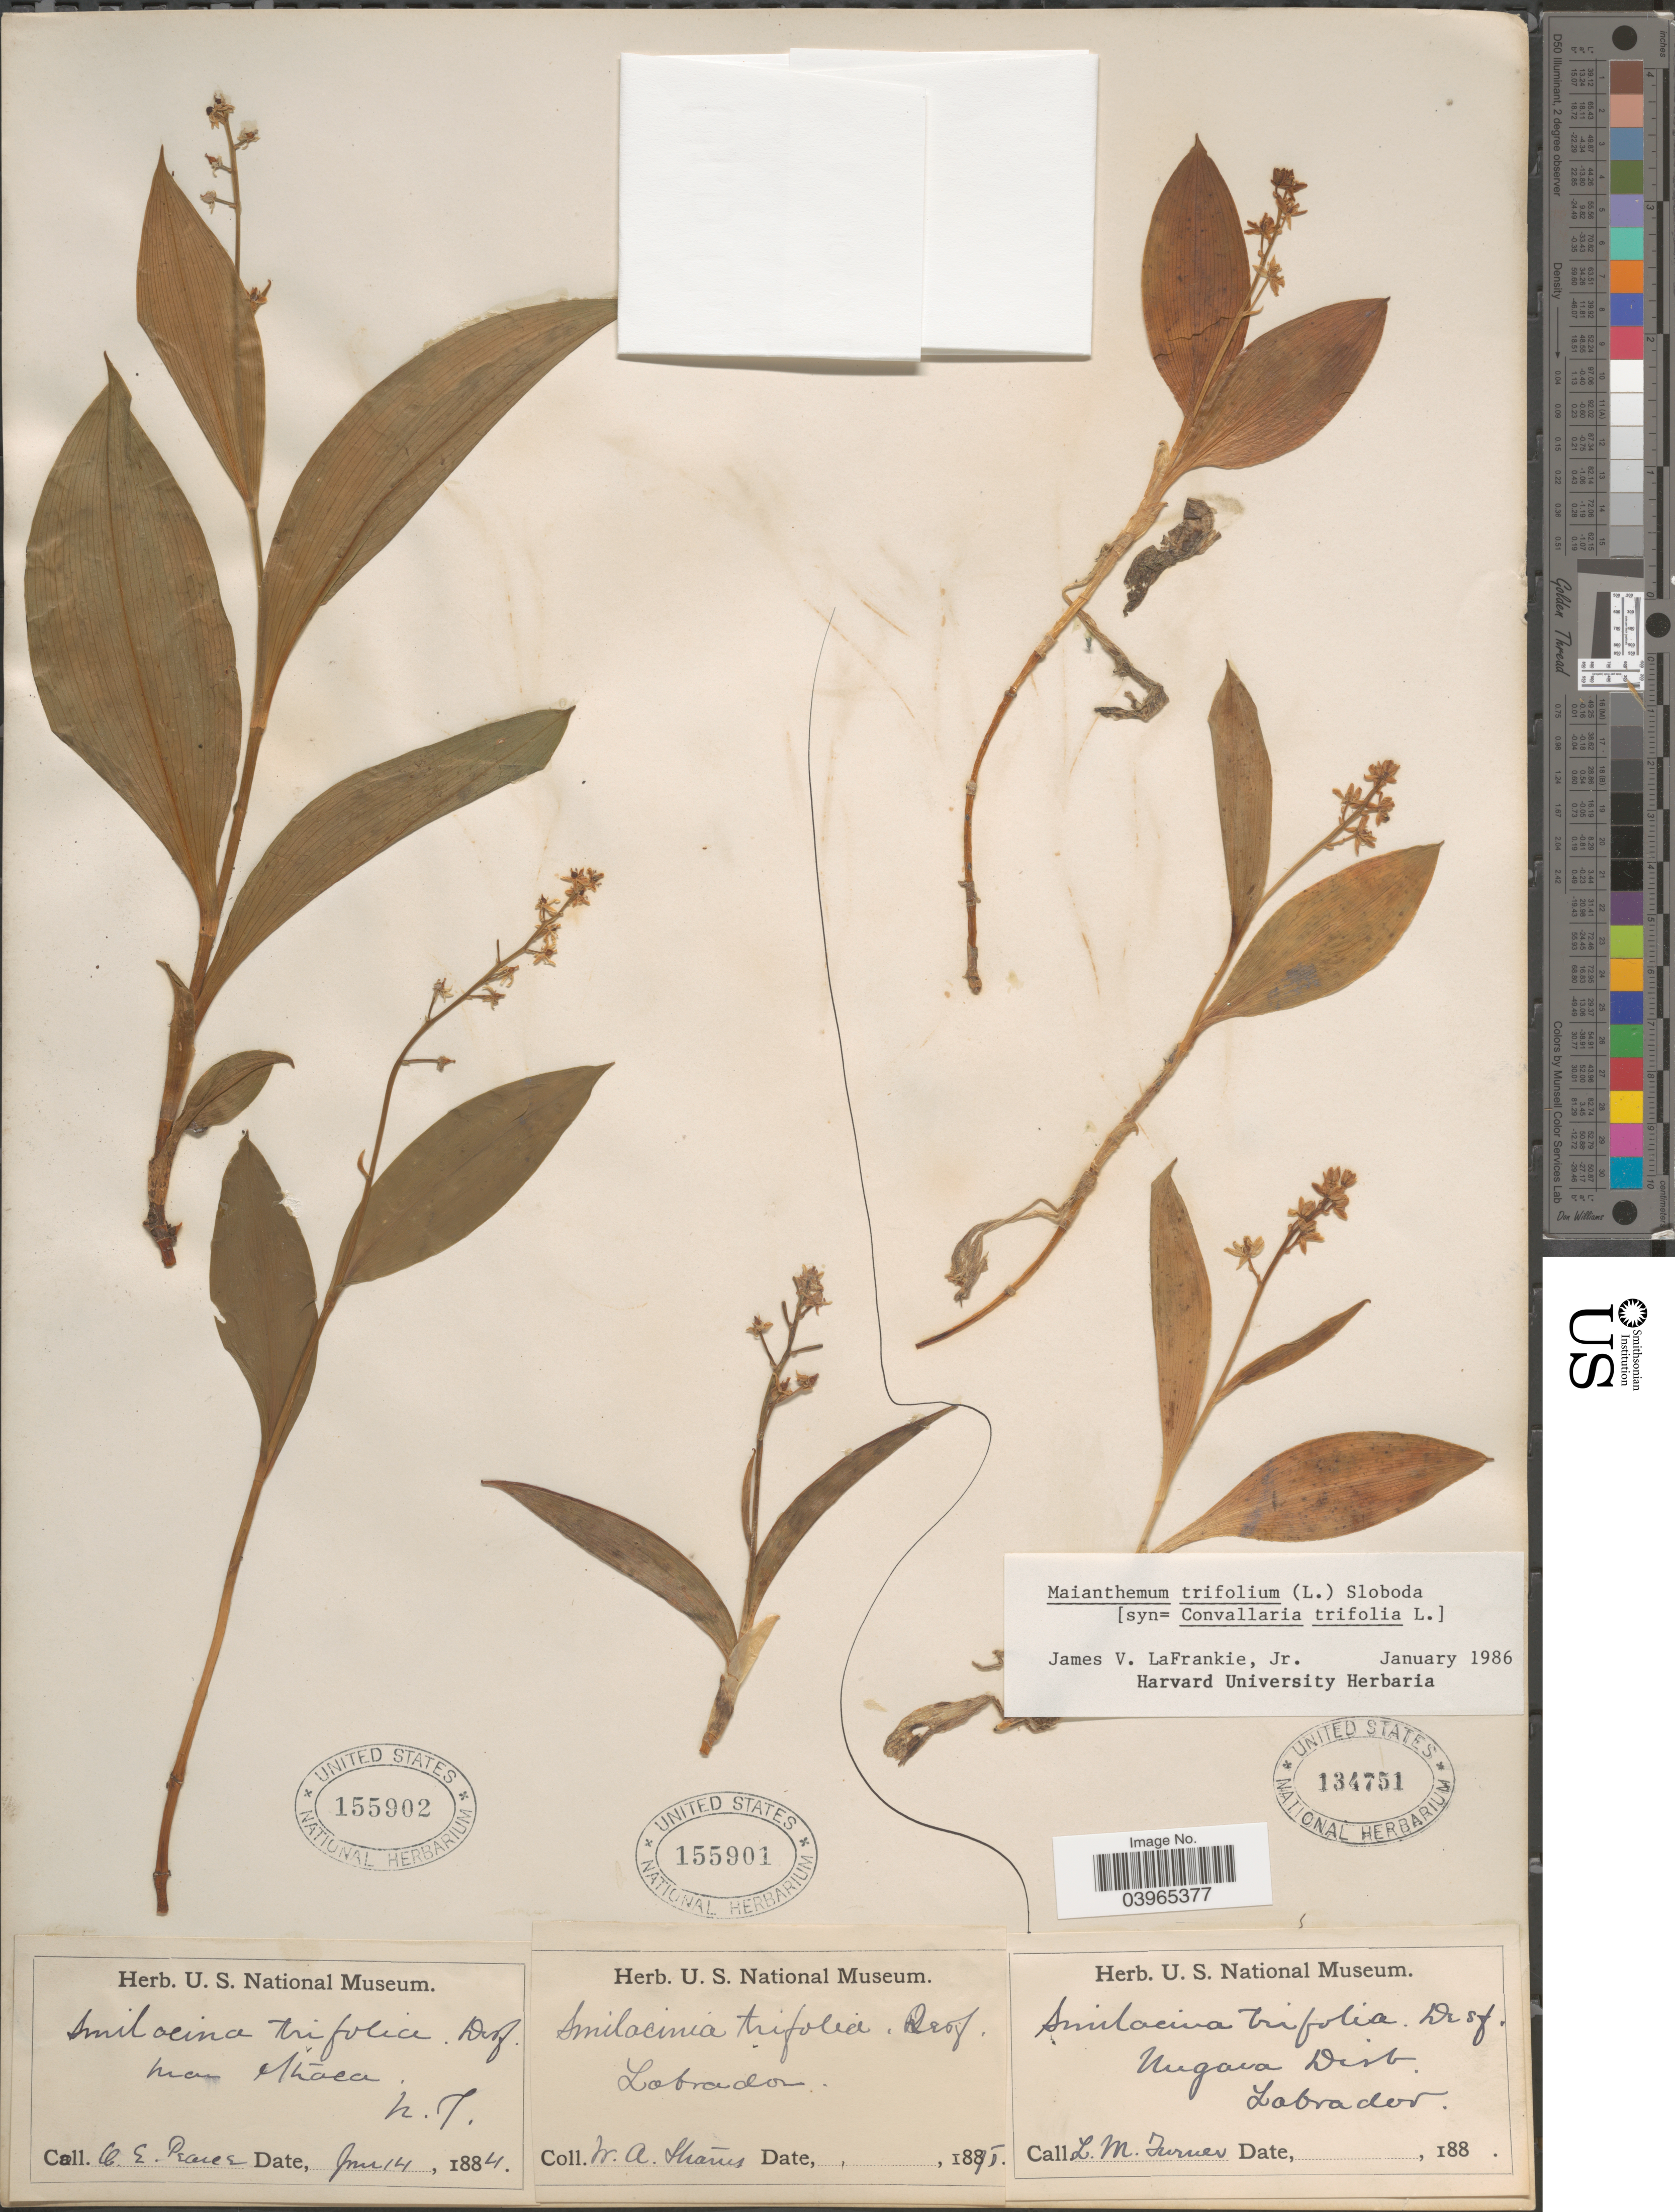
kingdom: Plantae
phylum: Tracheophyta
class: Liliopsida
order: Asparagales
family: Asparagaceae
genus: Maianthemum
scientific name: Maianthemum trifolium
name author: (L.) Sloboda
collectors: W. Stearns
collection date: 1875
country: Canada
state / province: Newfoundland and Labrador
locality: Labrador.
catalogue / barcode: US 155901-2